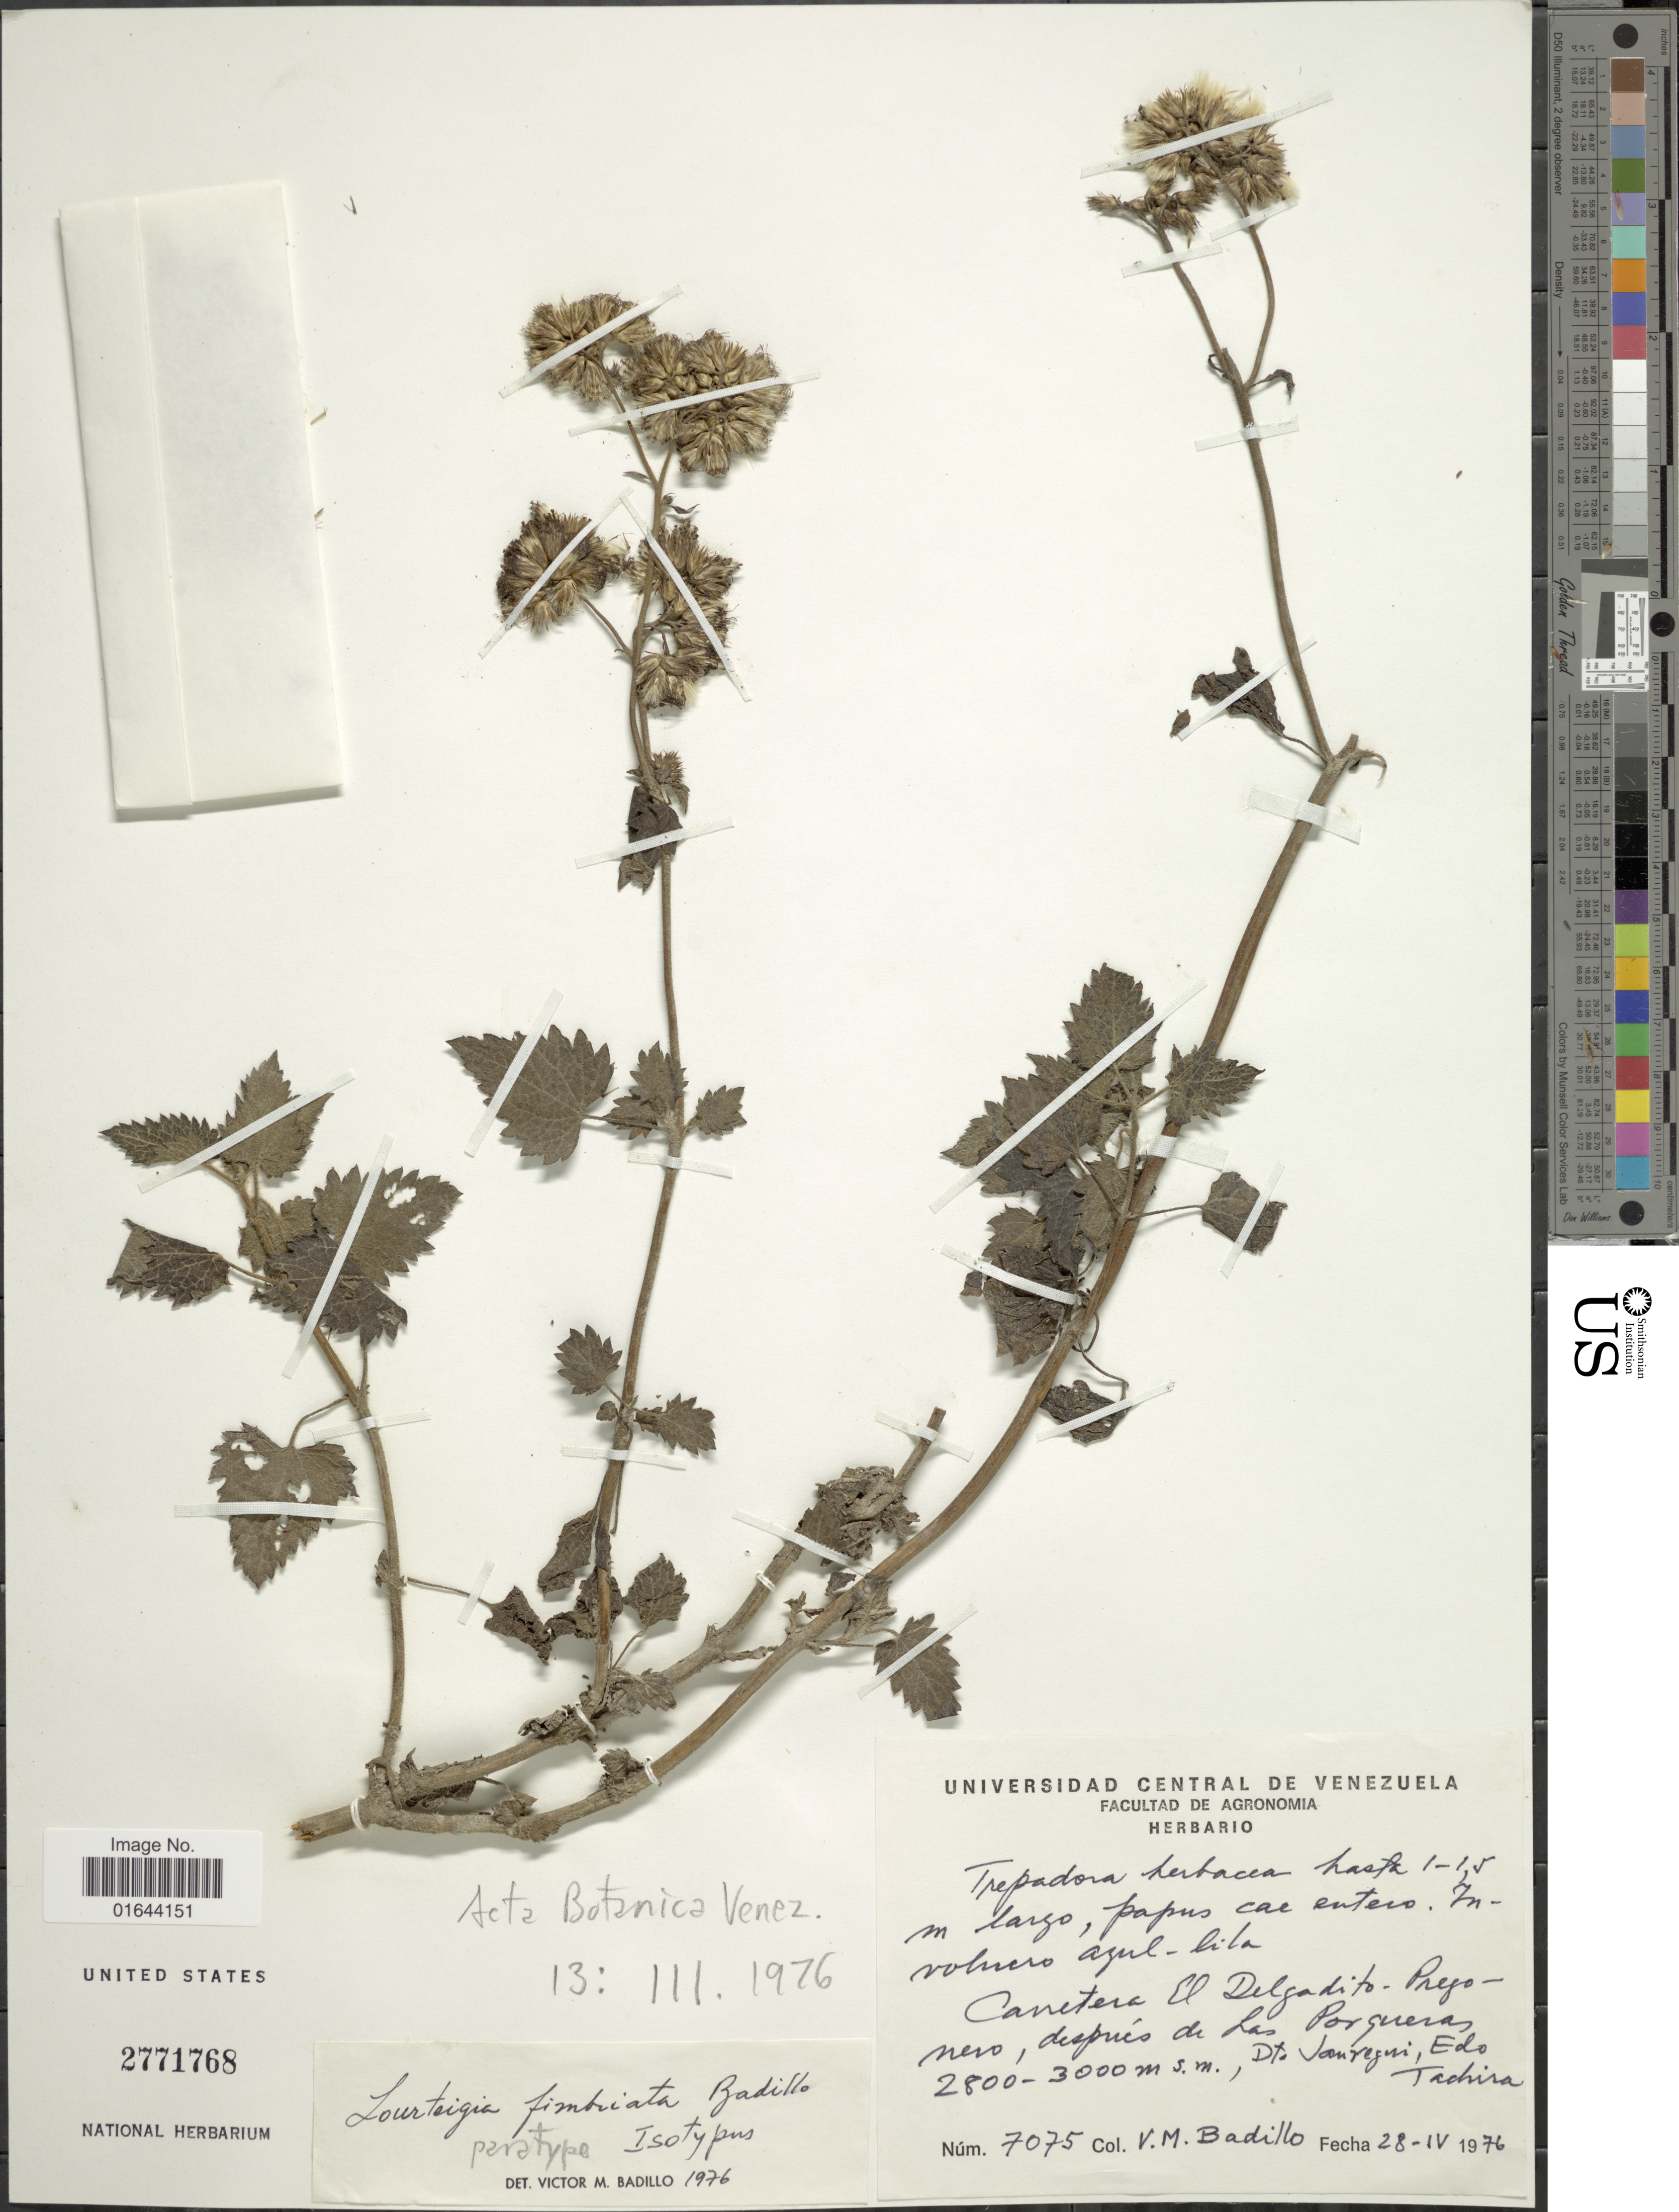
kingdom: Plantae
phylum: Tracheophyta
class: Magnoliopsida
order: Asterales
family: Asteraceae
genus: Lourteigia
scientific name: Lourteigia fimbriata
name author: V.M. Badillo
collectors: V. Badillo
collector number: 7075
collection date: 1976-04-28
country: Venezuela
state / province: Tachira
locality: Carretera El Delgadito- Pregonero, depuis de Las Porqueras, Dt. Jauregui; Edo. Tachira.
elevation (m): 2800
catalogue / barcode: US 2771768